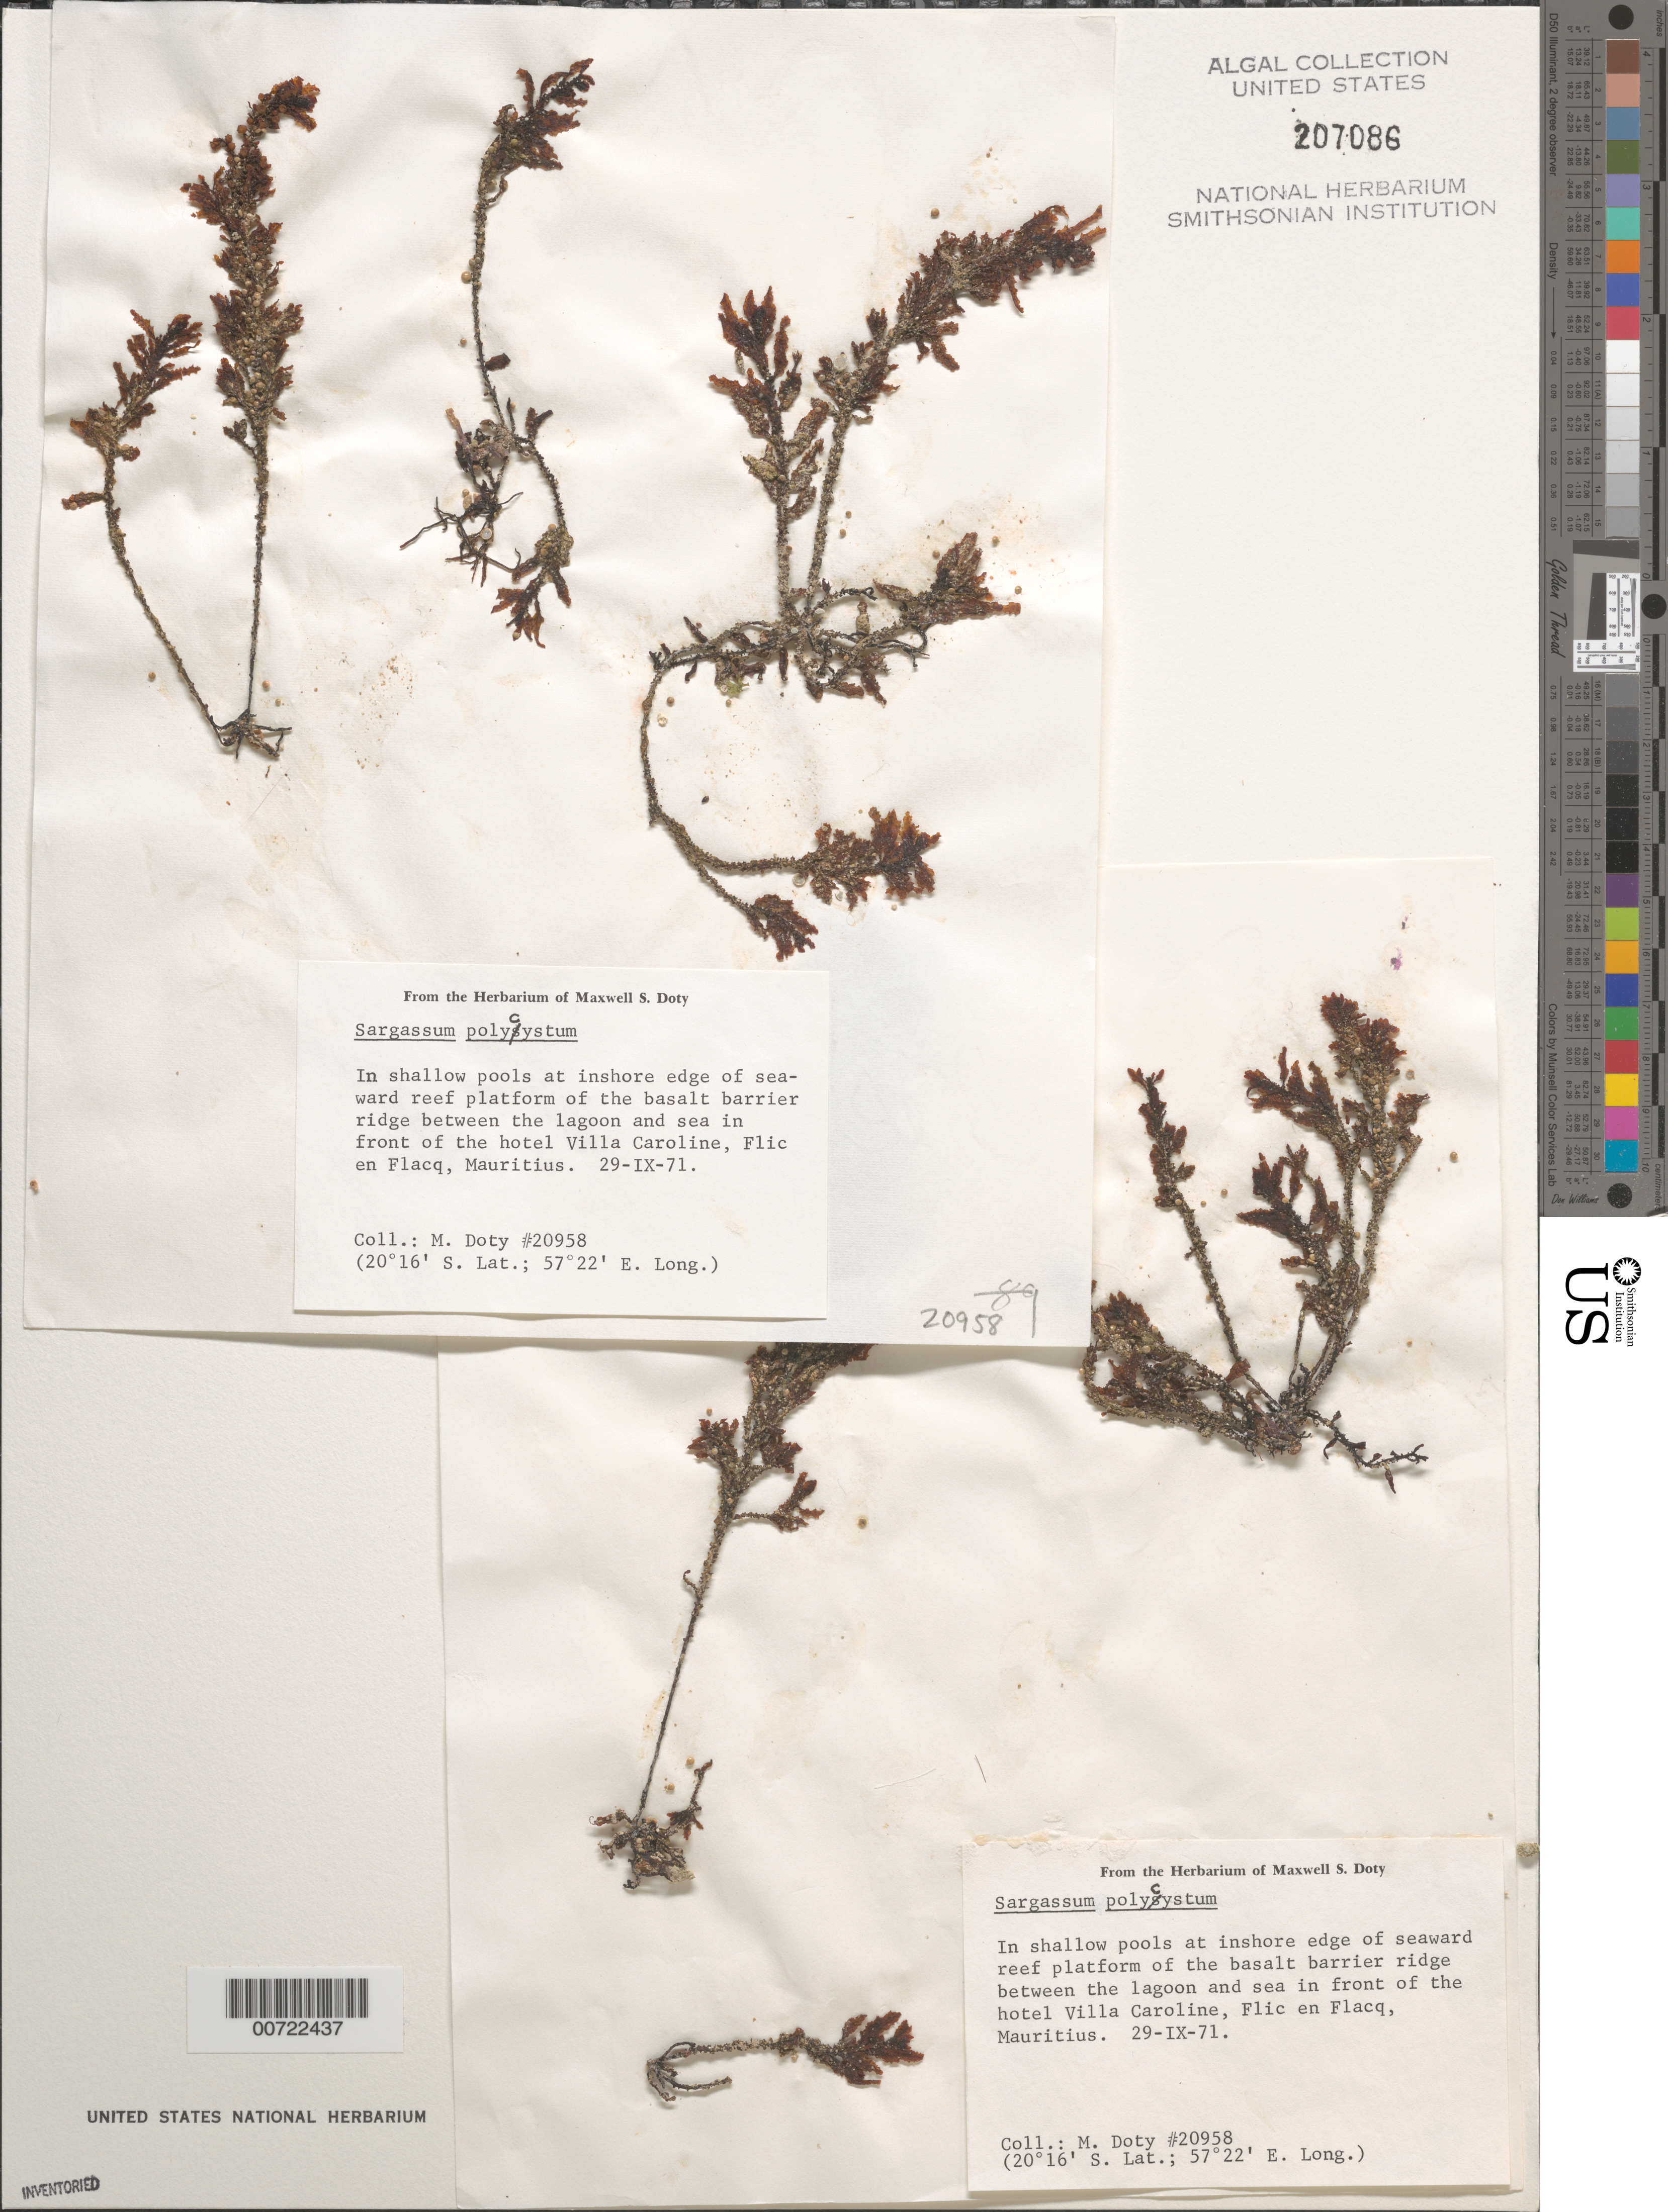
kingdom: Chromista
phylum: Ochrophyta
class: Phaeophyceae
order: Fucales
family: Sargassaceae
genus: Sargassum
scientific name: Sargassum polycystum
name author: C. Agardh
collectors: M. S. Doty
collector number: MSD 20958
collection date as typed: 29 Sep 1971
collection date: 1971-09-29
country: Mauritius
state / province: Black River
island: Mauritius Island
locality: Flic-en-Flacq, Hotel Villa Caroline in front of hotel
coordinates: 20 16' S, 57 22' E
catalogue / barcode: US 207086